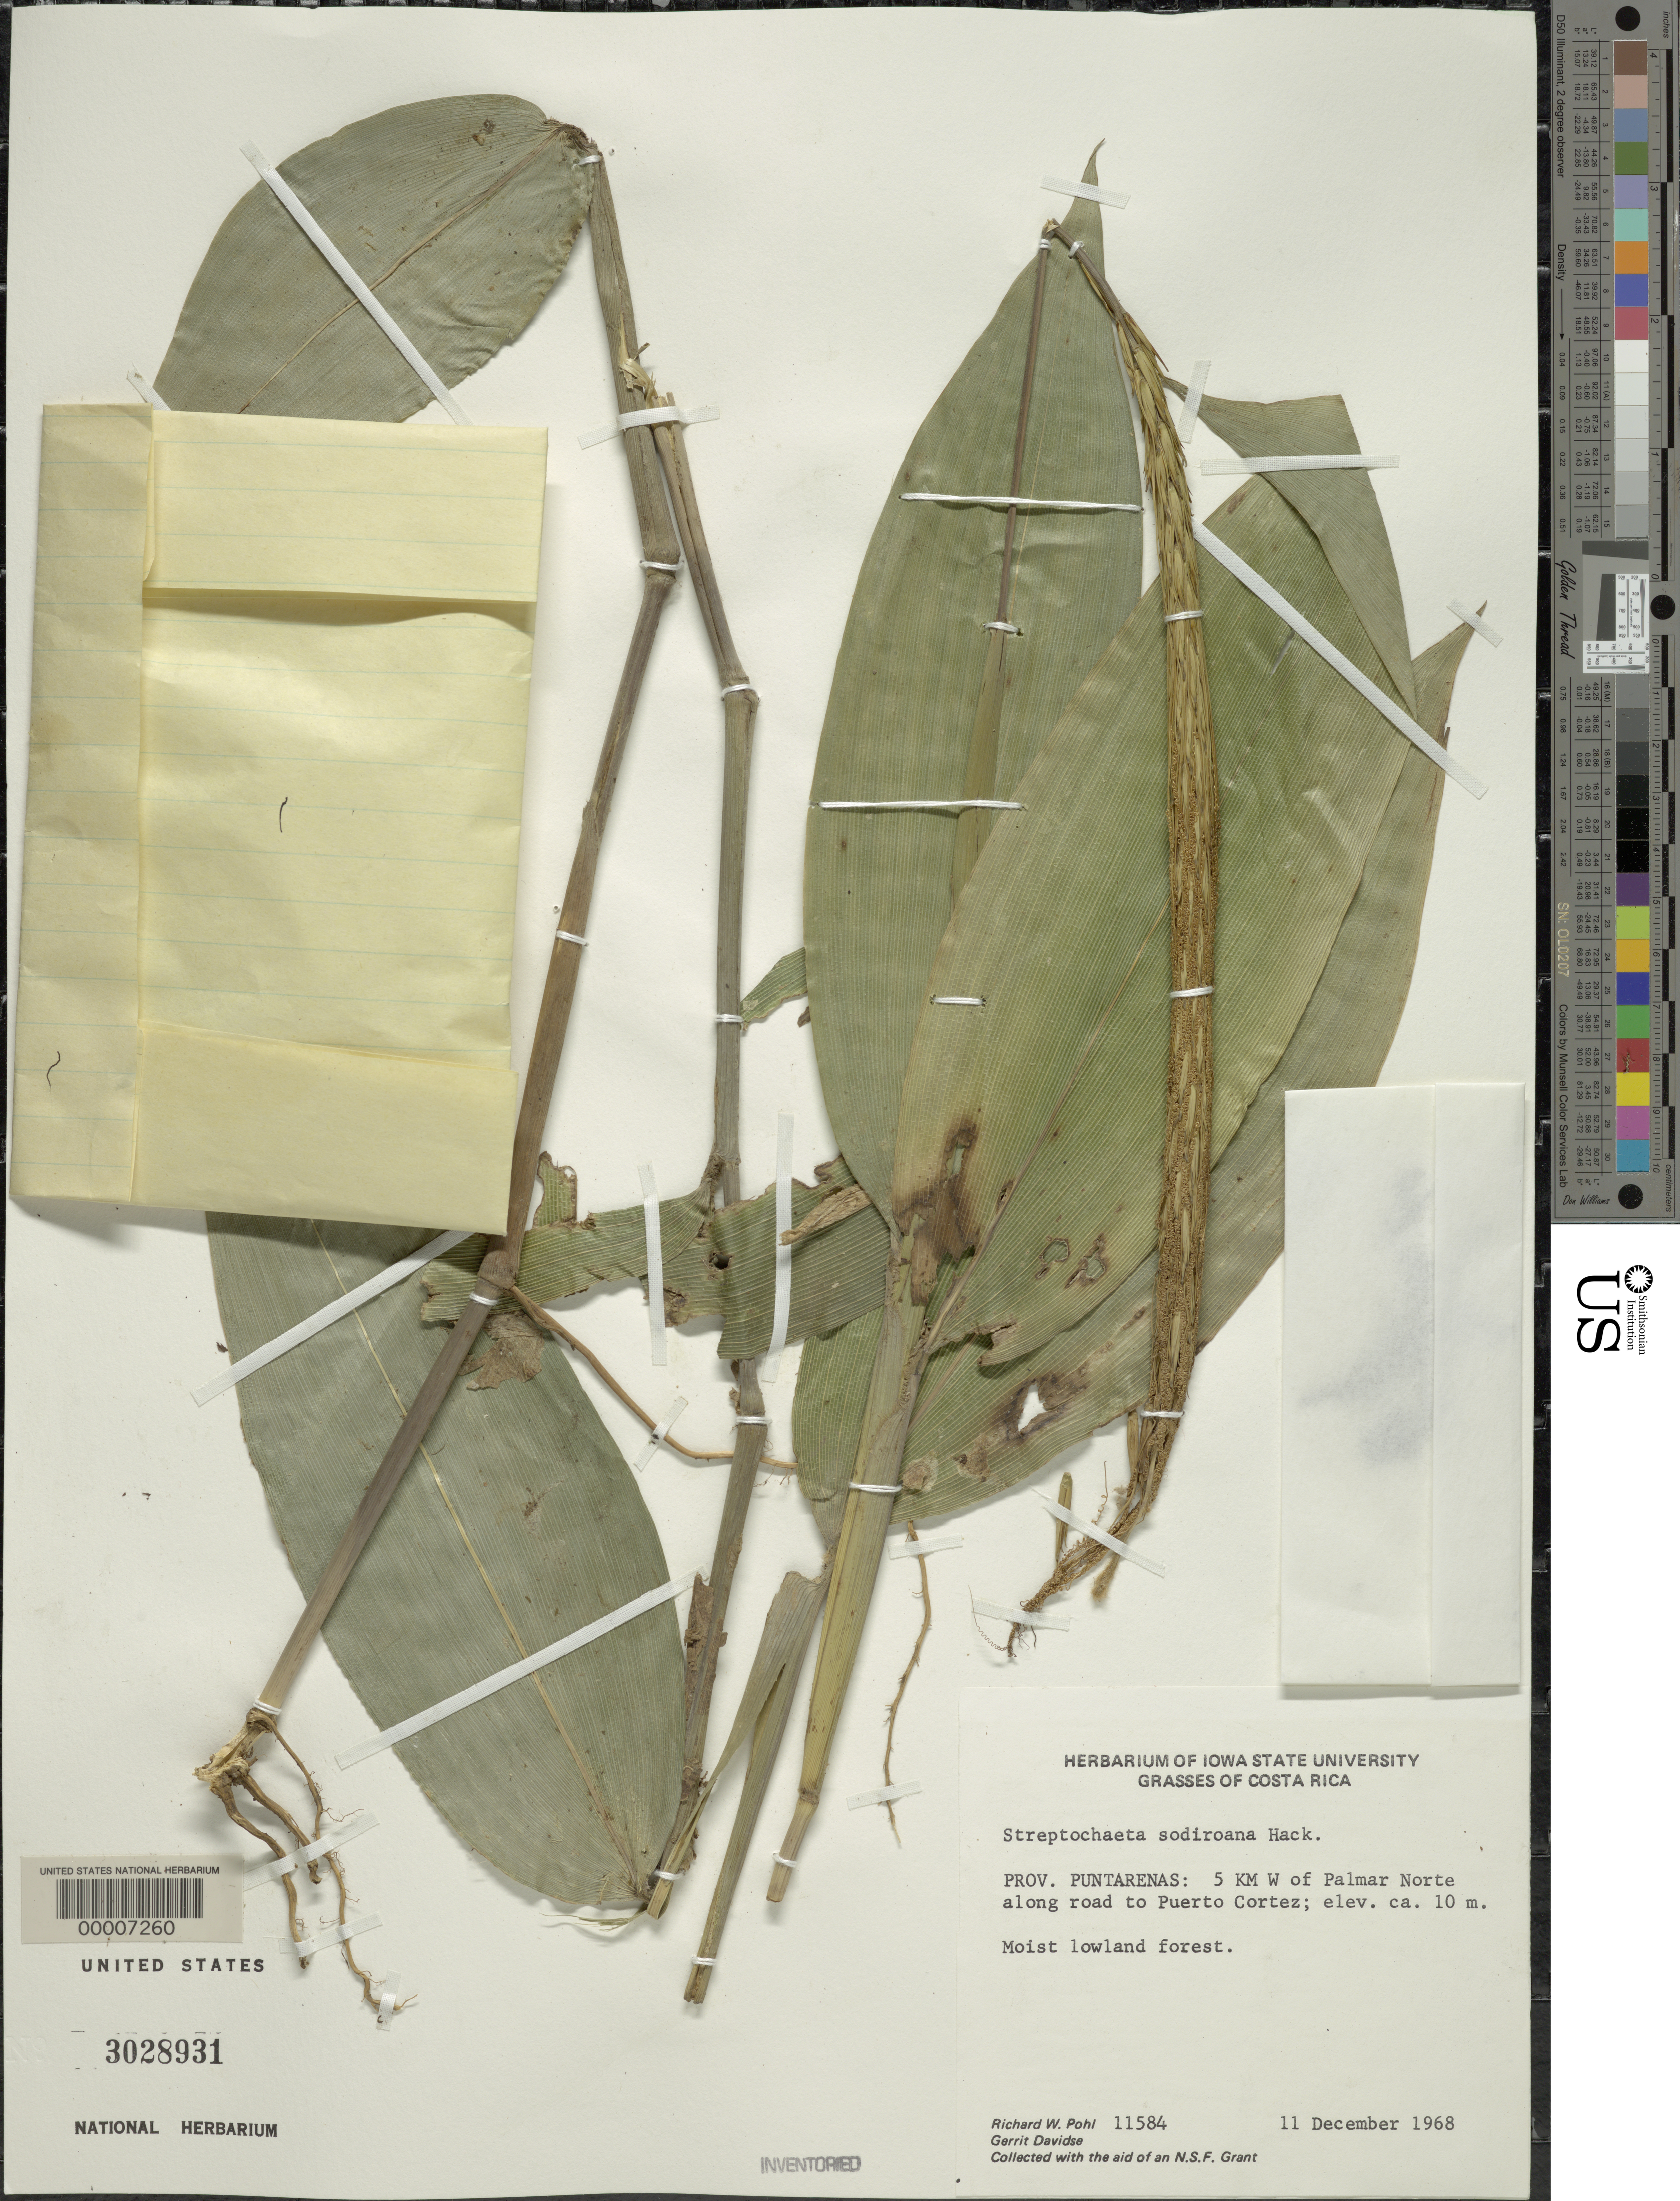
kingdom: Plantae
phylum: Tracheophyta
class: Liliopsida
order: Poales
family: Poaceae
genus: Streptochaeta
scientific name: Streptochaeta sodiroana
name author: Hack.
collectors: R. W. Pohl & G. Davidse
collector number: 11584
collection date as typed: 11 Dec 1968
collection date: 1968-12-11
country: Costa Rica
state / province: Puntarenas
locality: Palmar norte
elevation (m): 10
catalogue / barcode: US 3028931